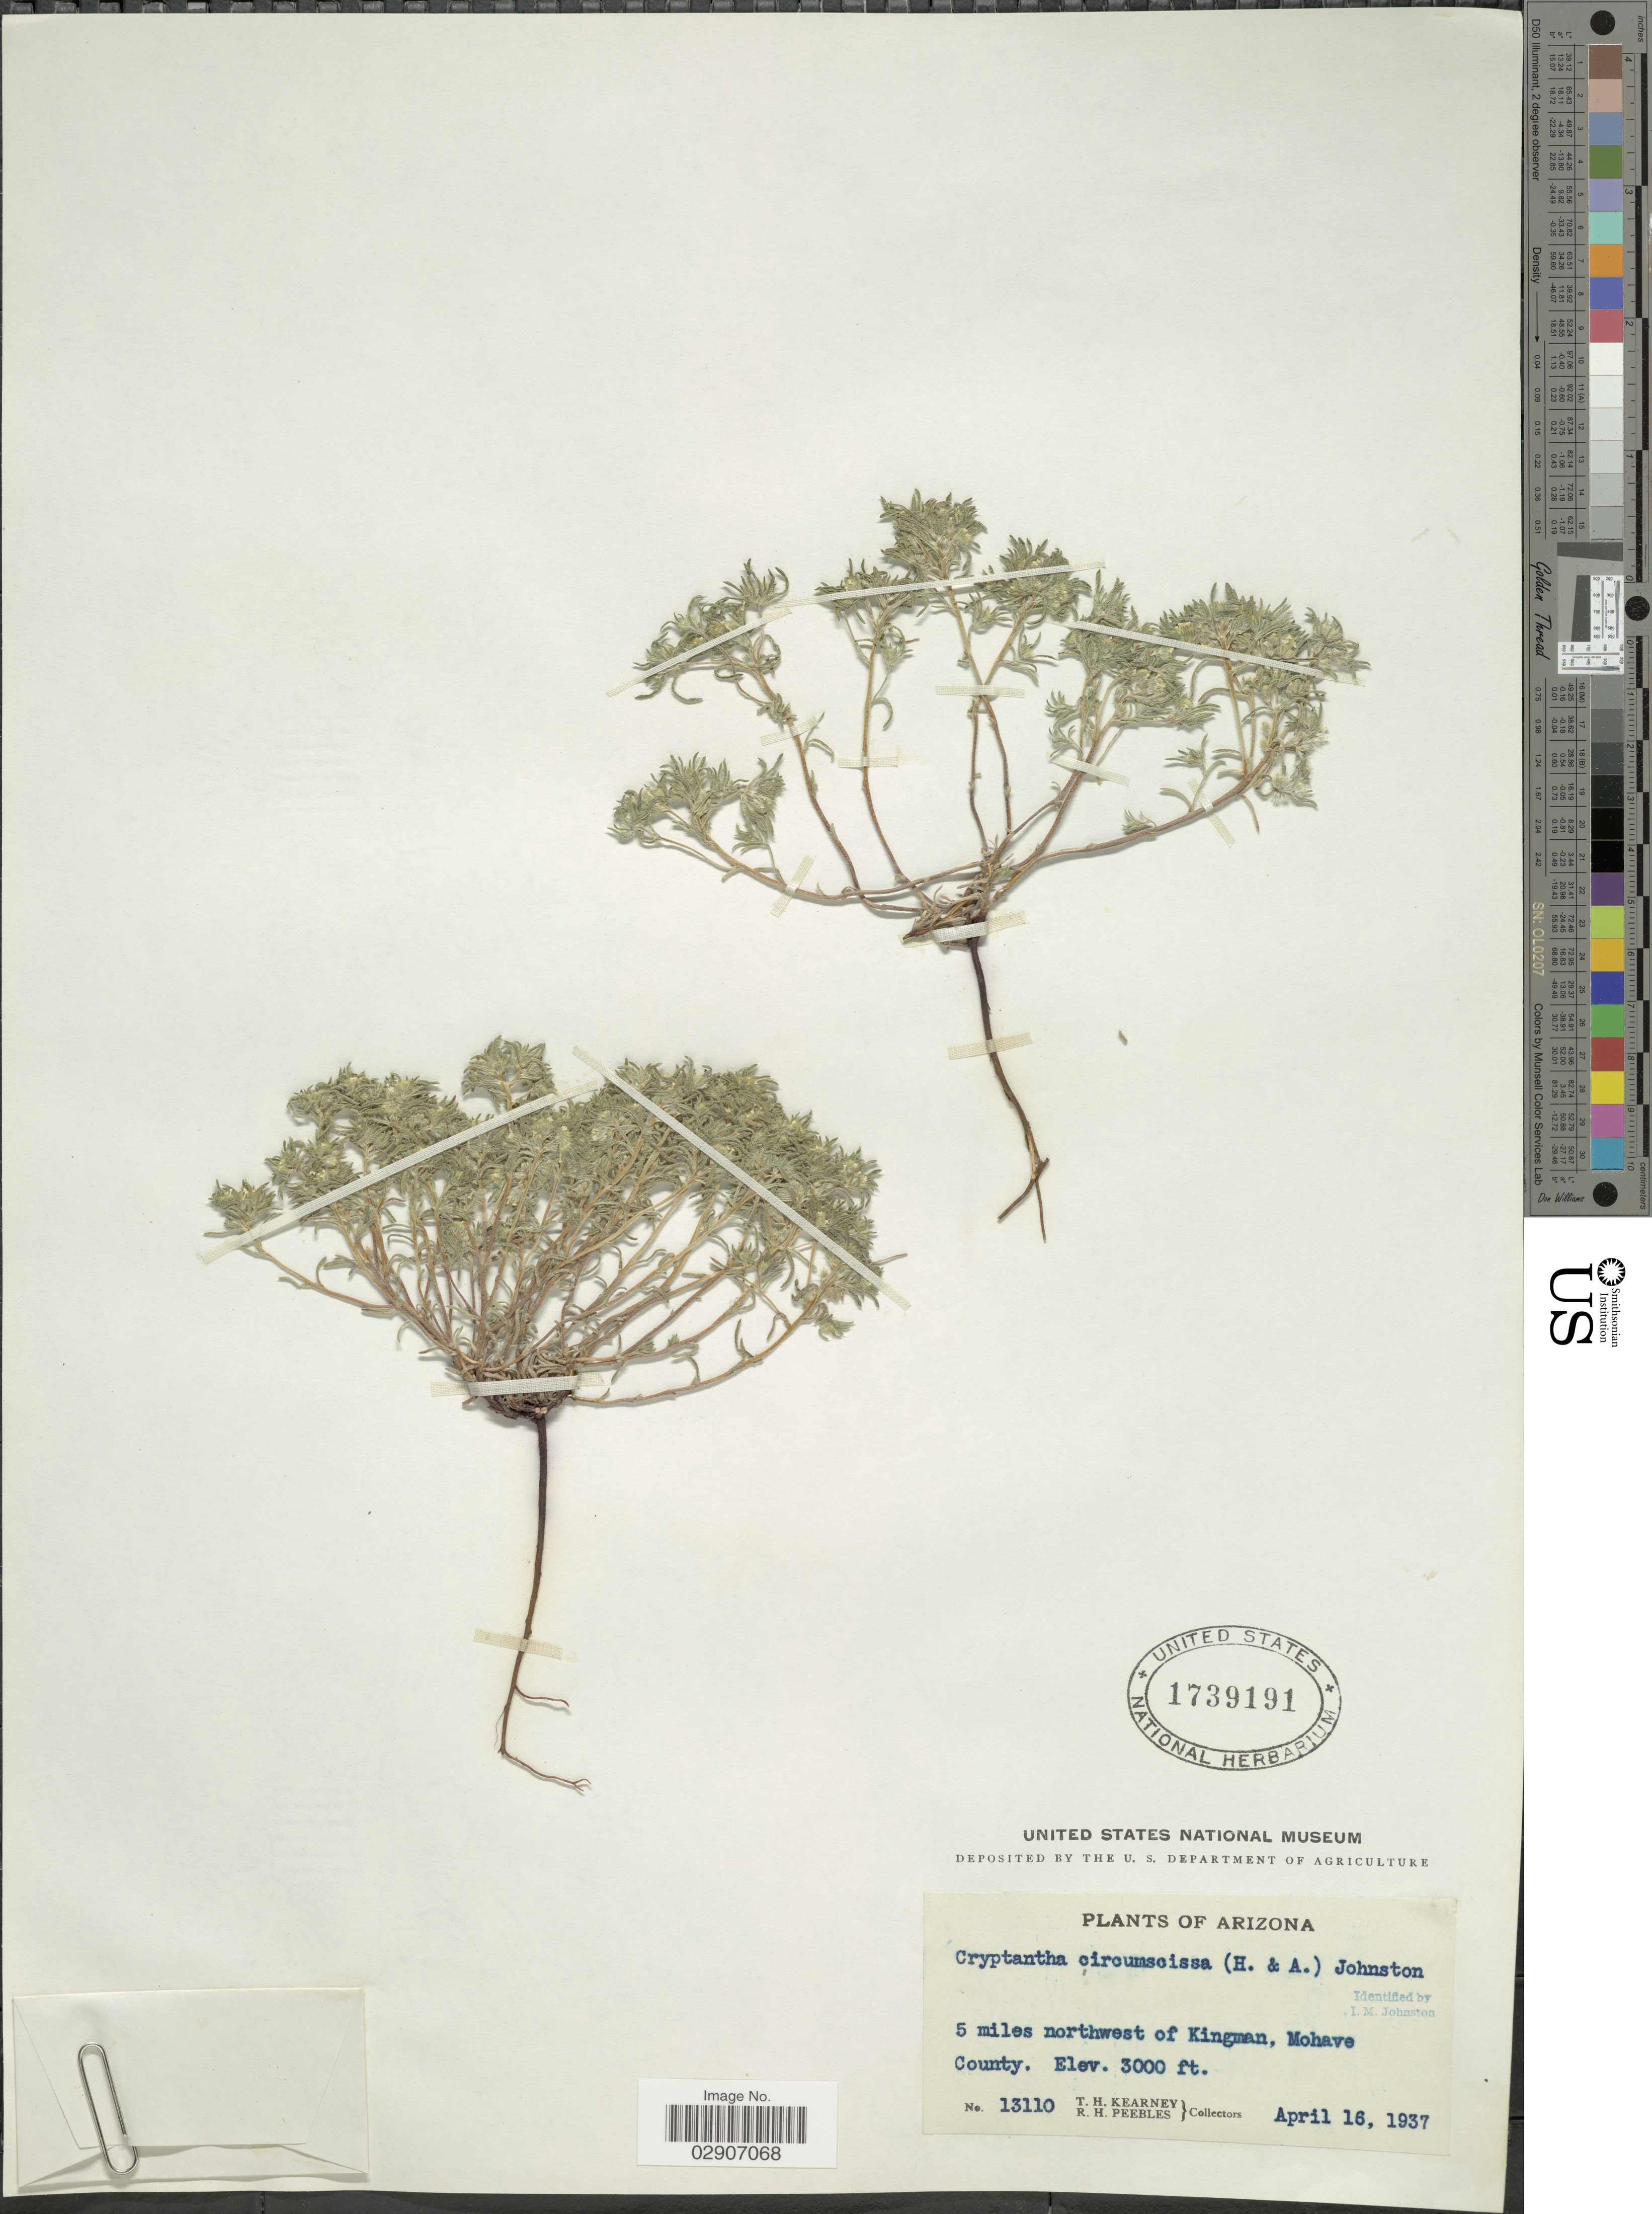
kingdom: Plantae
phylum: Tracheophyta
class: Magnoliopsida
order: Boraginales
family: Boraginaceae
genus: Cryptantha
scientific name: Cryptantha circumscissa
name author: (Hook. & Arn.) I.M. Johnst.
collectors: T. H. Kearney & R. H. Peebles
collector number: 13110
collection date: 1937-04-16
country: United States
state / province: Arizona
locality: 5 miles northwest of Kingman, Mohave County.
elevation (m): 914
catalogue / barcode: US 1739191